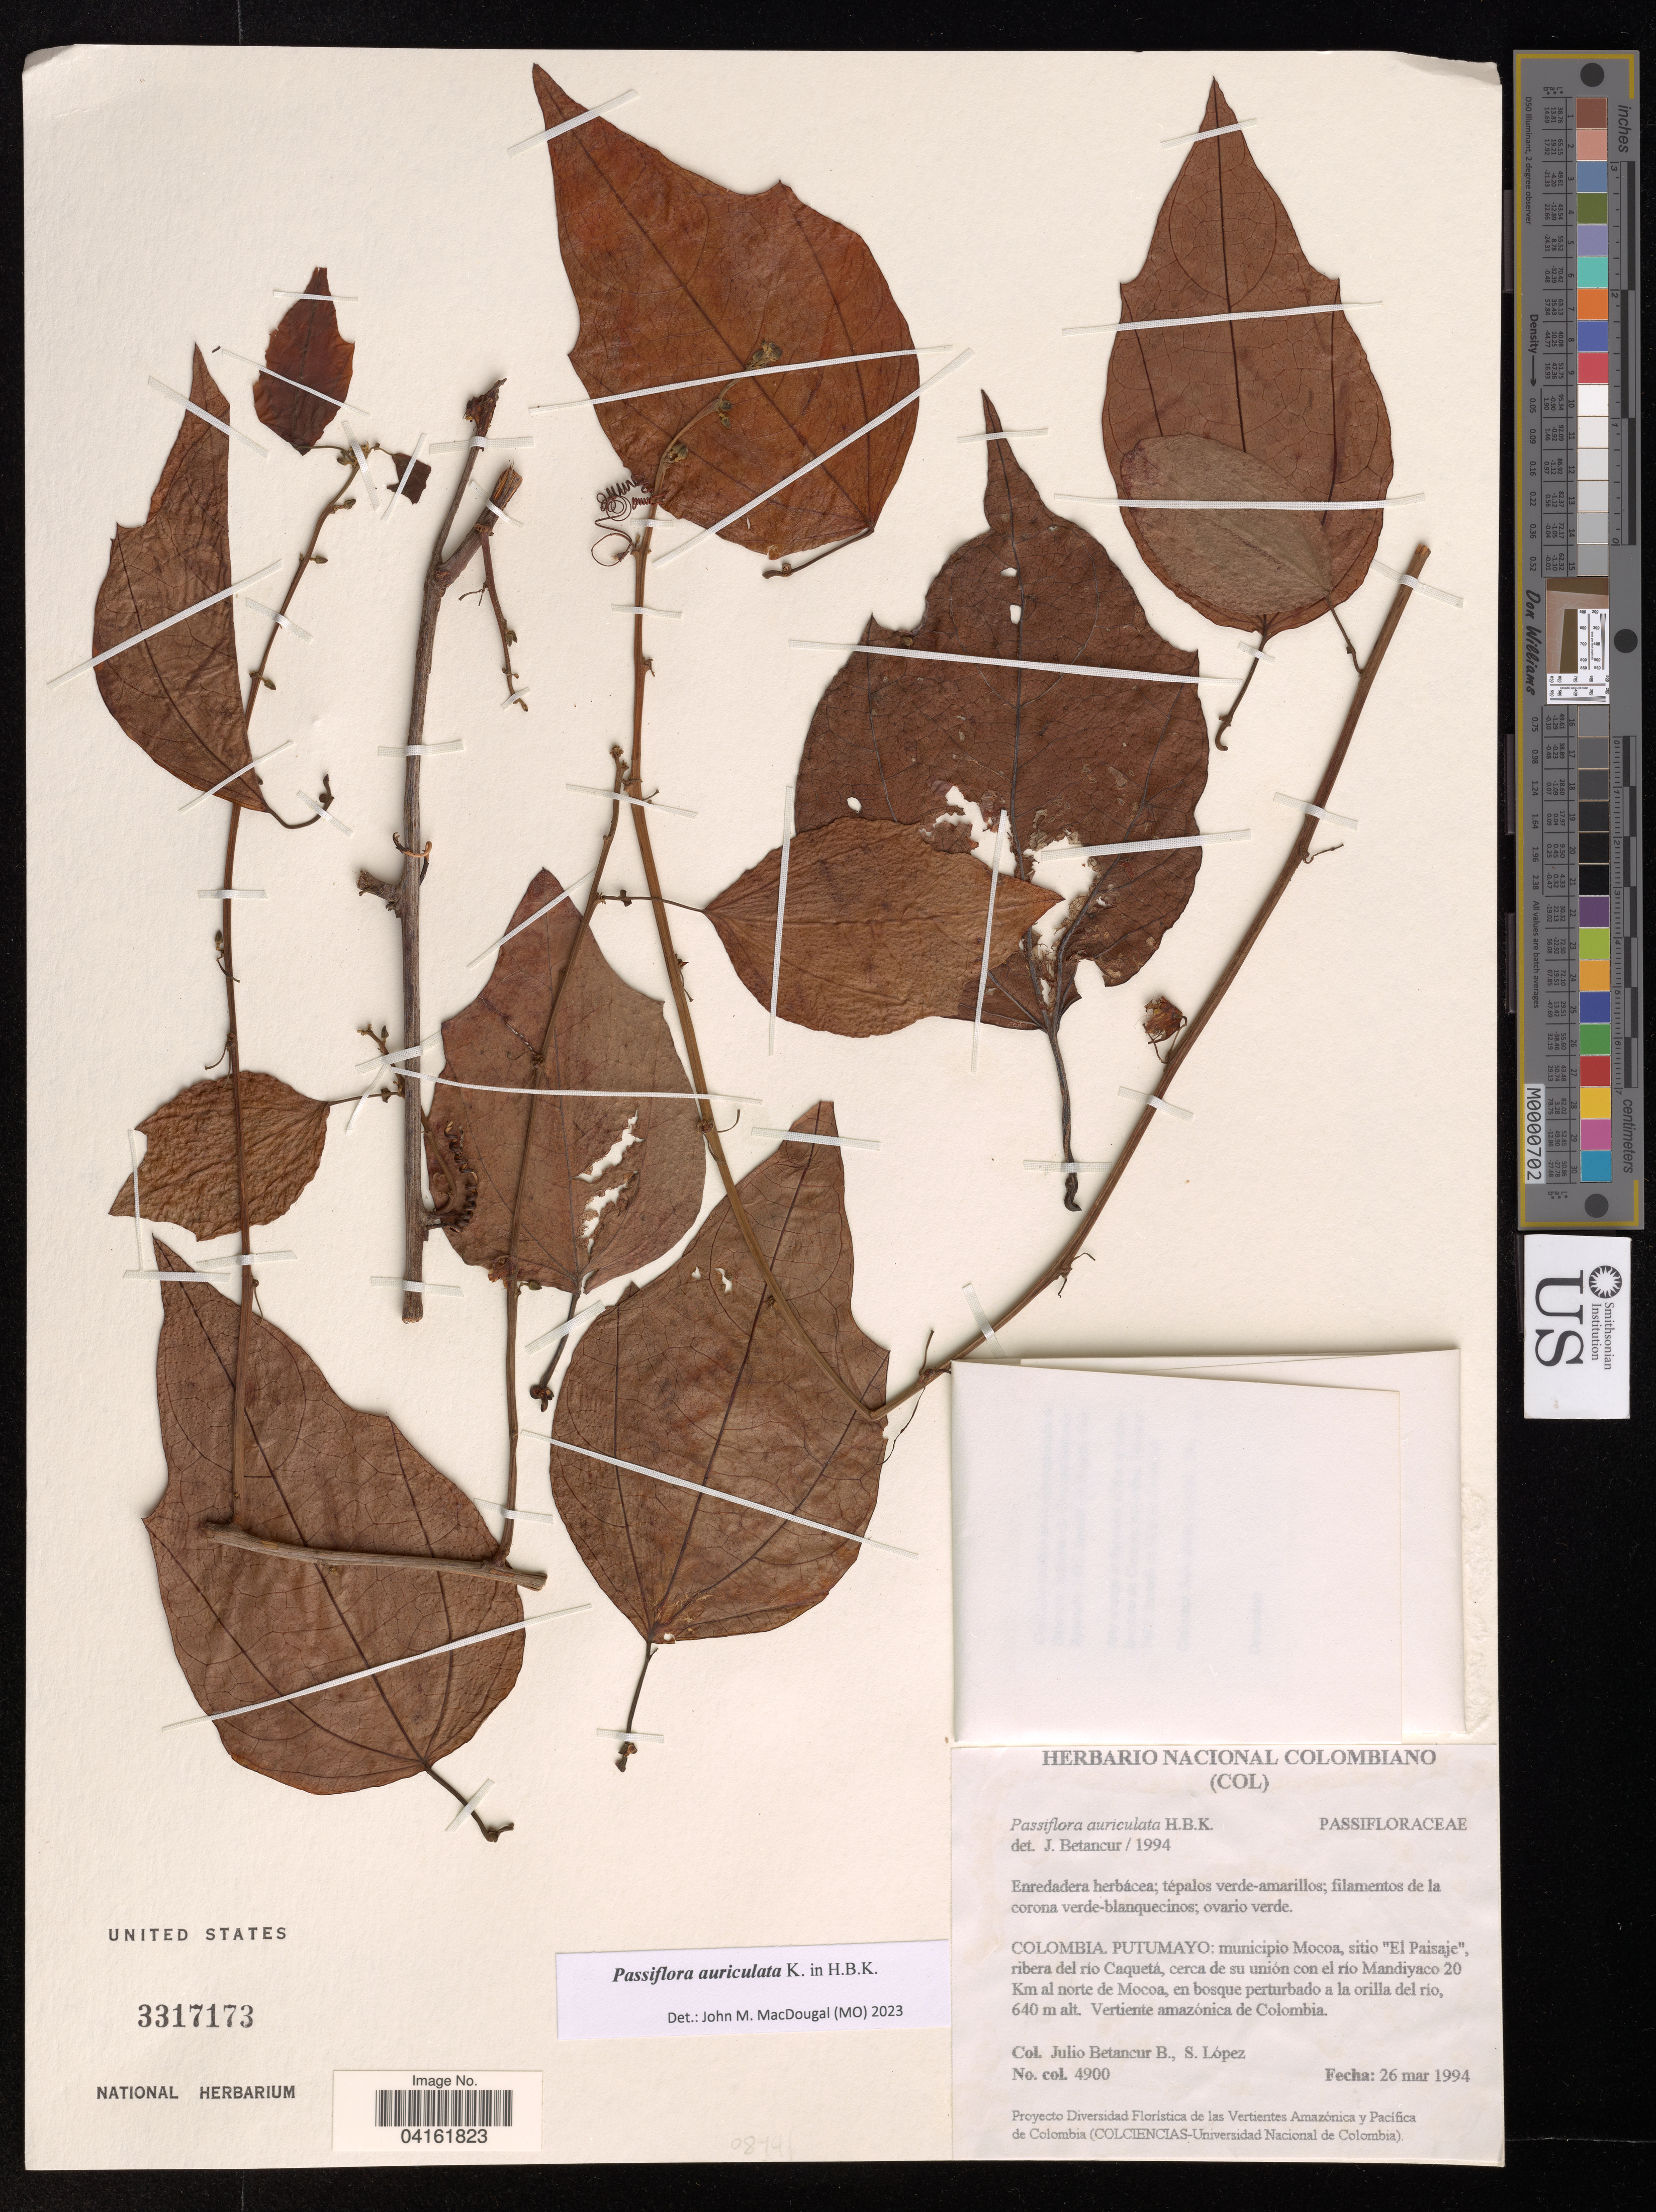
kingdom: Plantae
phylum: Tracheophyta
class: Magnoliopsida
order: Malpighiales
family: Passifloraceae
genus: Passiflora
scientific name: Passiflora auriculata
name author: Kunth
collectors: J. Betancur-B. & S. Lopez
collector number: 4900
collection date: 1994-03-26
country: Colombia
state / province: Putumayo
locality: Municipio Mocoa, sitio "El Paisaje", ribera del rio Caquetá, cerca de su unión con el río Mandiyaco 20 Km al norte de Mocoa, en bosque perturbado a la orilla del rio. Vertiente amazónica de Colombia.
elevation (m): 640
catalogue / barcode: US 3317173